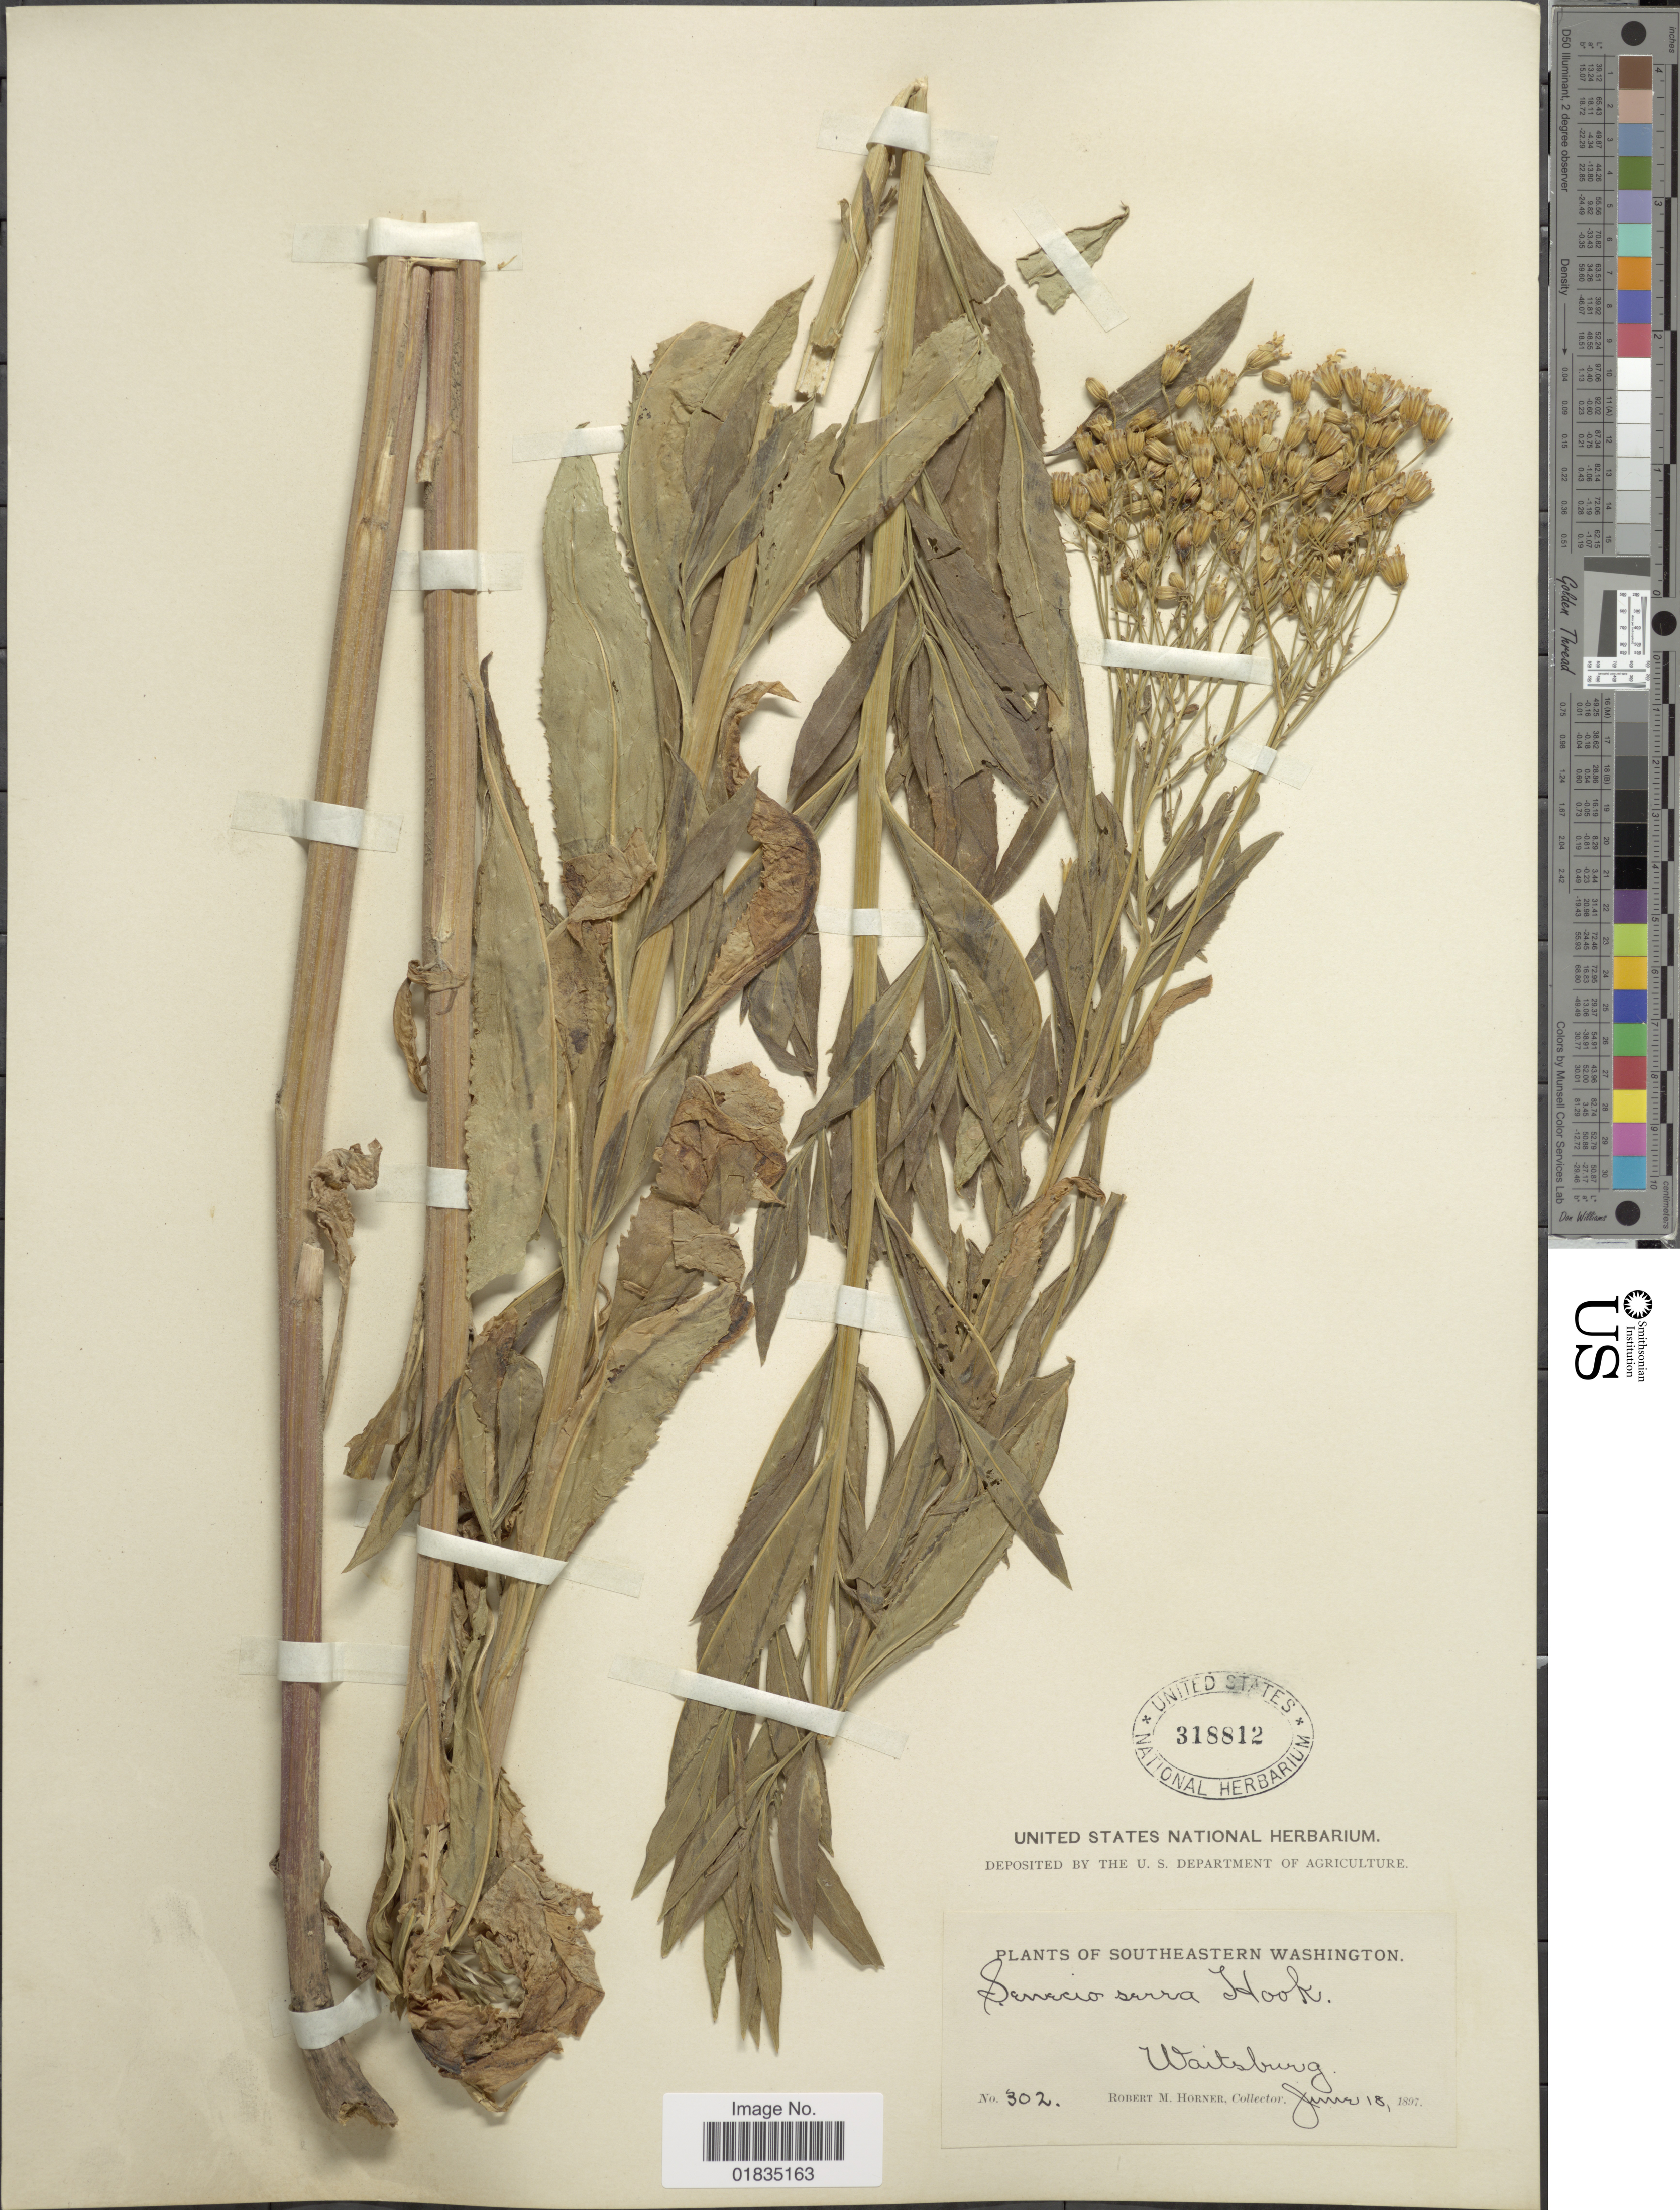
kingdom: Plantae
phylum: Tracheophyta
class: Magnoliopsida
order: Asterales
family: Asteraceae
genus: Senecio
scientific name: Senecio serra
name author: Hook.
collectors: R. Horner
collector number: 302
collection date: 1897-06-18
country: United States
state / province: Washington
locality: Southeastern Washington. Waitsburg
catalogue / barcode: US 318812